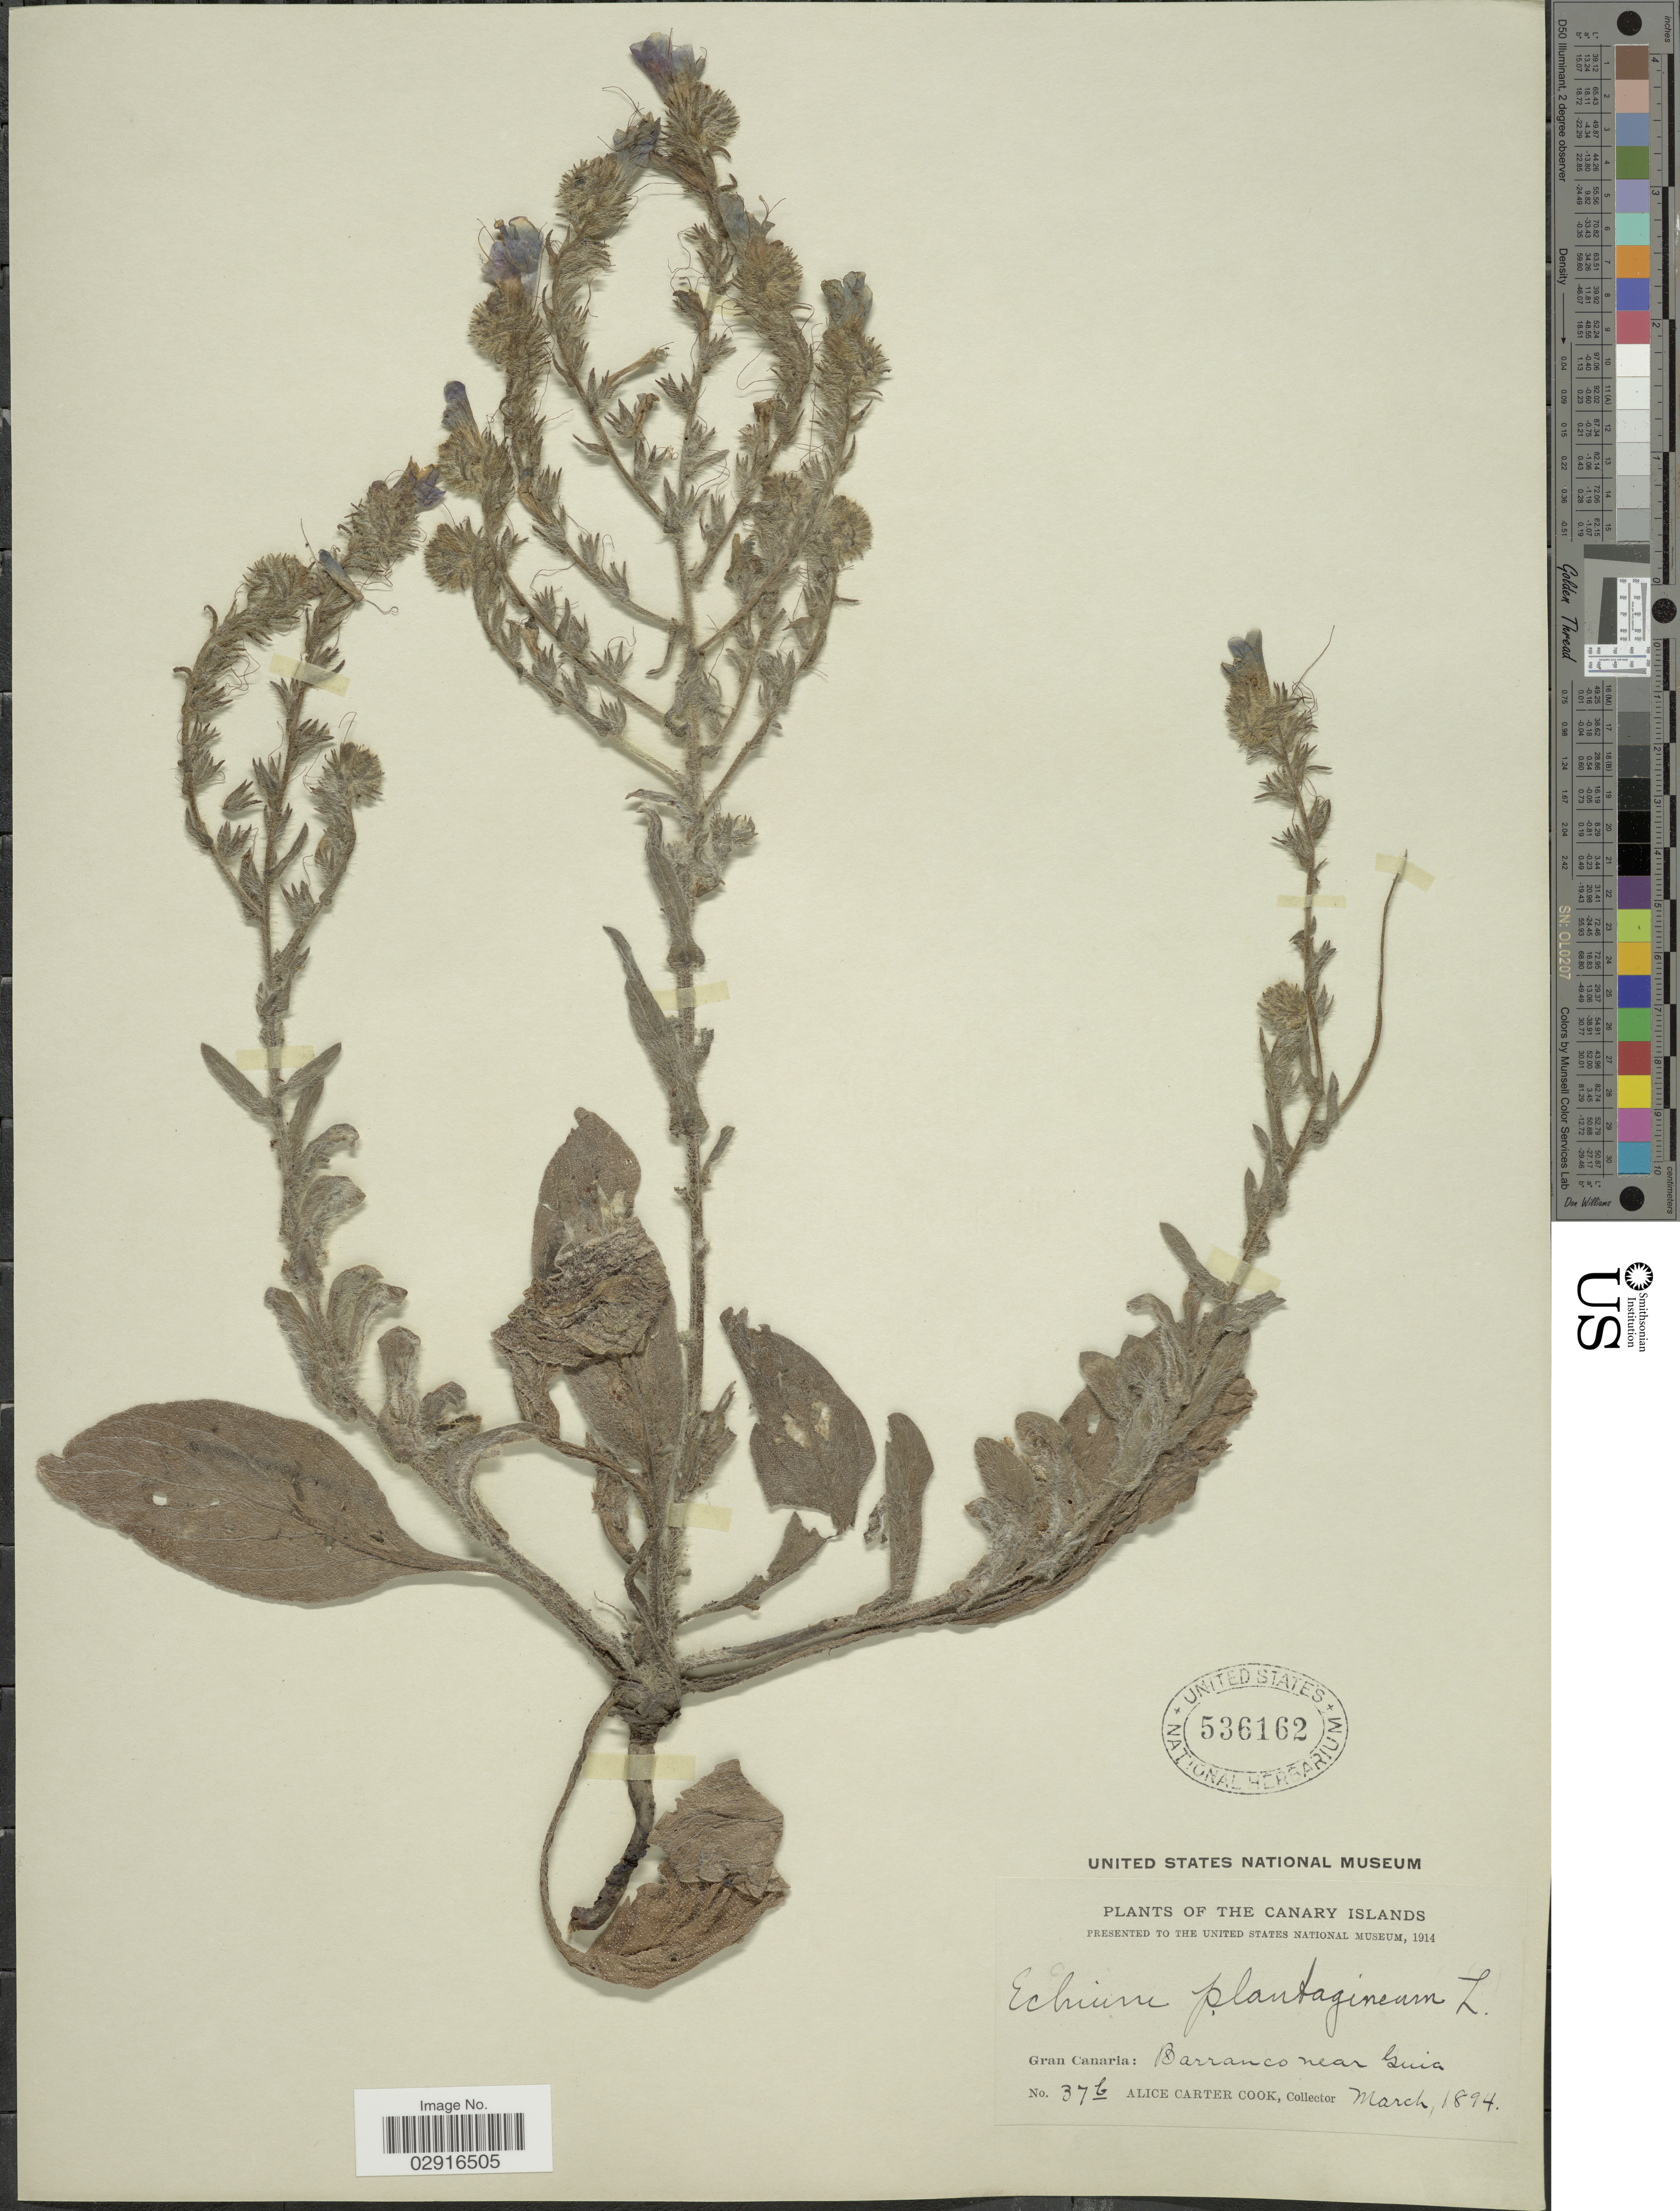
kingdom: Plantae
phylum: Tracheophyta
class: Magnoliopsida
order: Boraginales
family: Boraginaceae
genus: Echium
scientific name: Echium plantagineum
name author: L.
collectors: Alice C. Cook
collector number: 37b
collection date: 1894-03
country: Spain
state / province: Canarias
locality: The Canary Islands. Gran Canaria: Barranco near Guia.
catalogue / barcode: US 536162